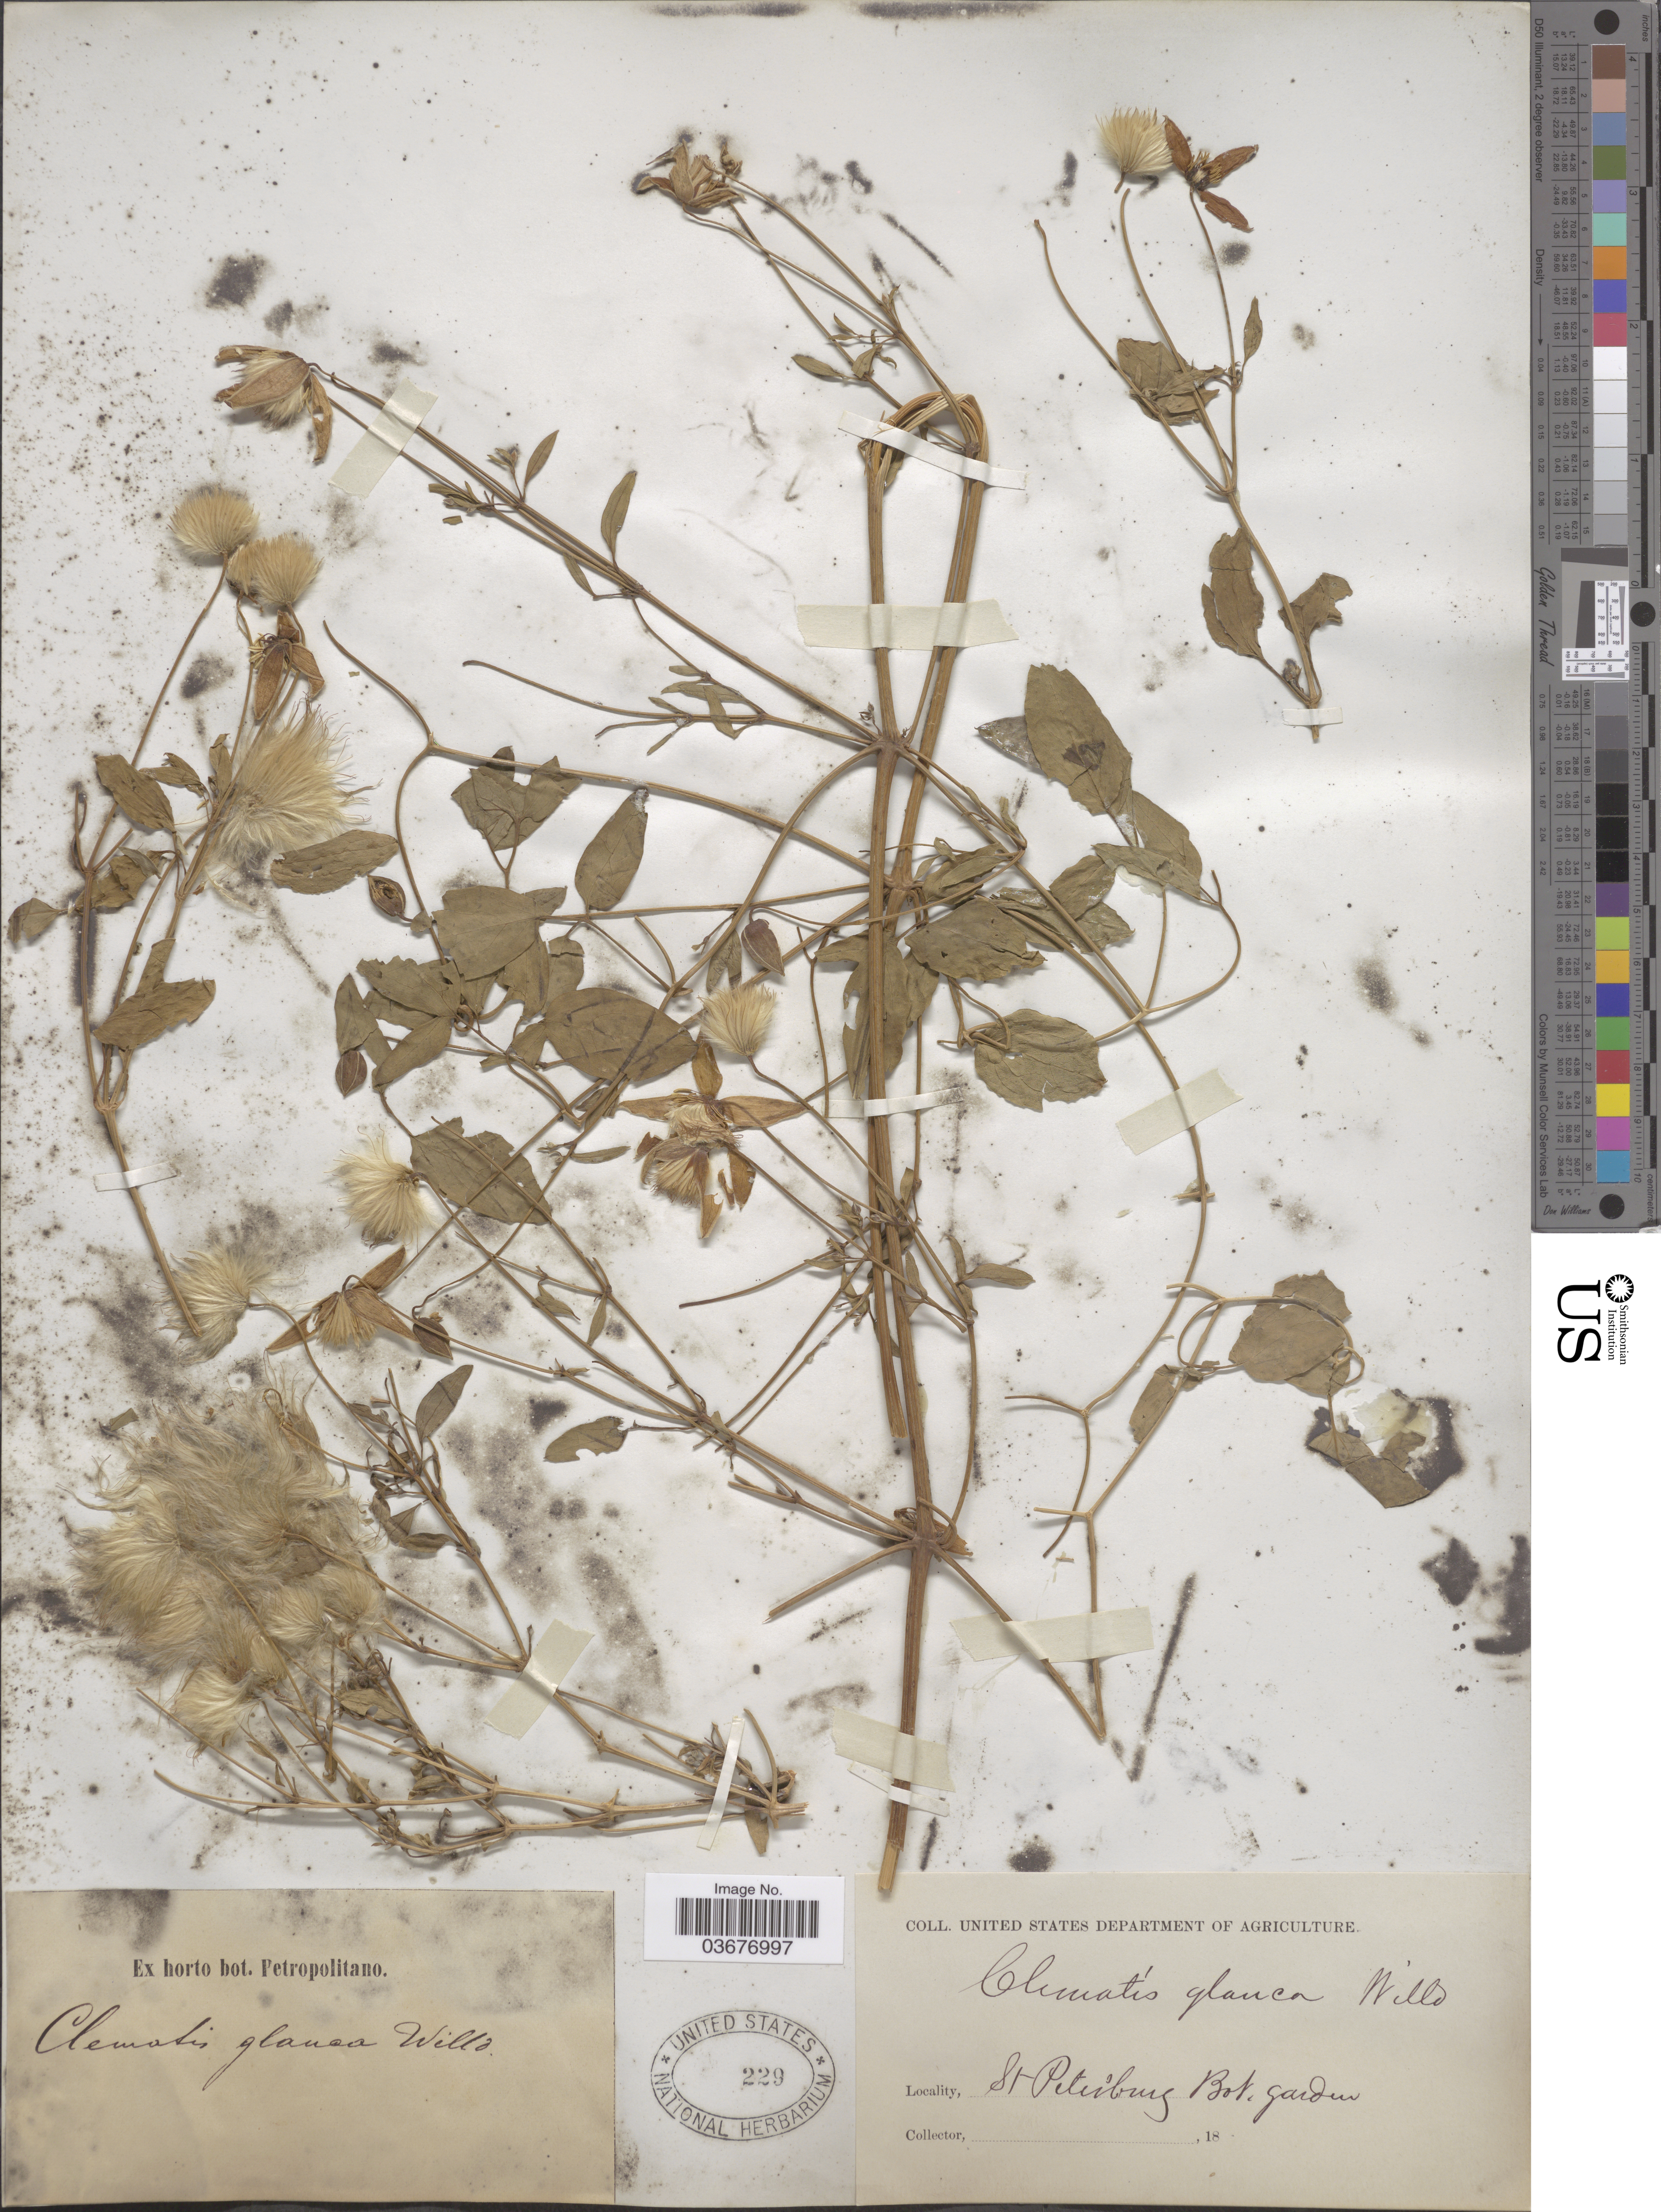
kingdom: Plantae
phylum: Tracheophyta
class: Magnoliopsida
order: Ranunculales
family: Ranunculaceae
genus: Clematis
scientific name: Clematis glauca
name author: Willd.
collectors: ex Horto Bot. Petropolitano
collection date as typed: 18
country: Russian Federation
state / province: St. Petersburg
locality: St Petersburg Bot. Garden.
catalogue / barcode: US 229